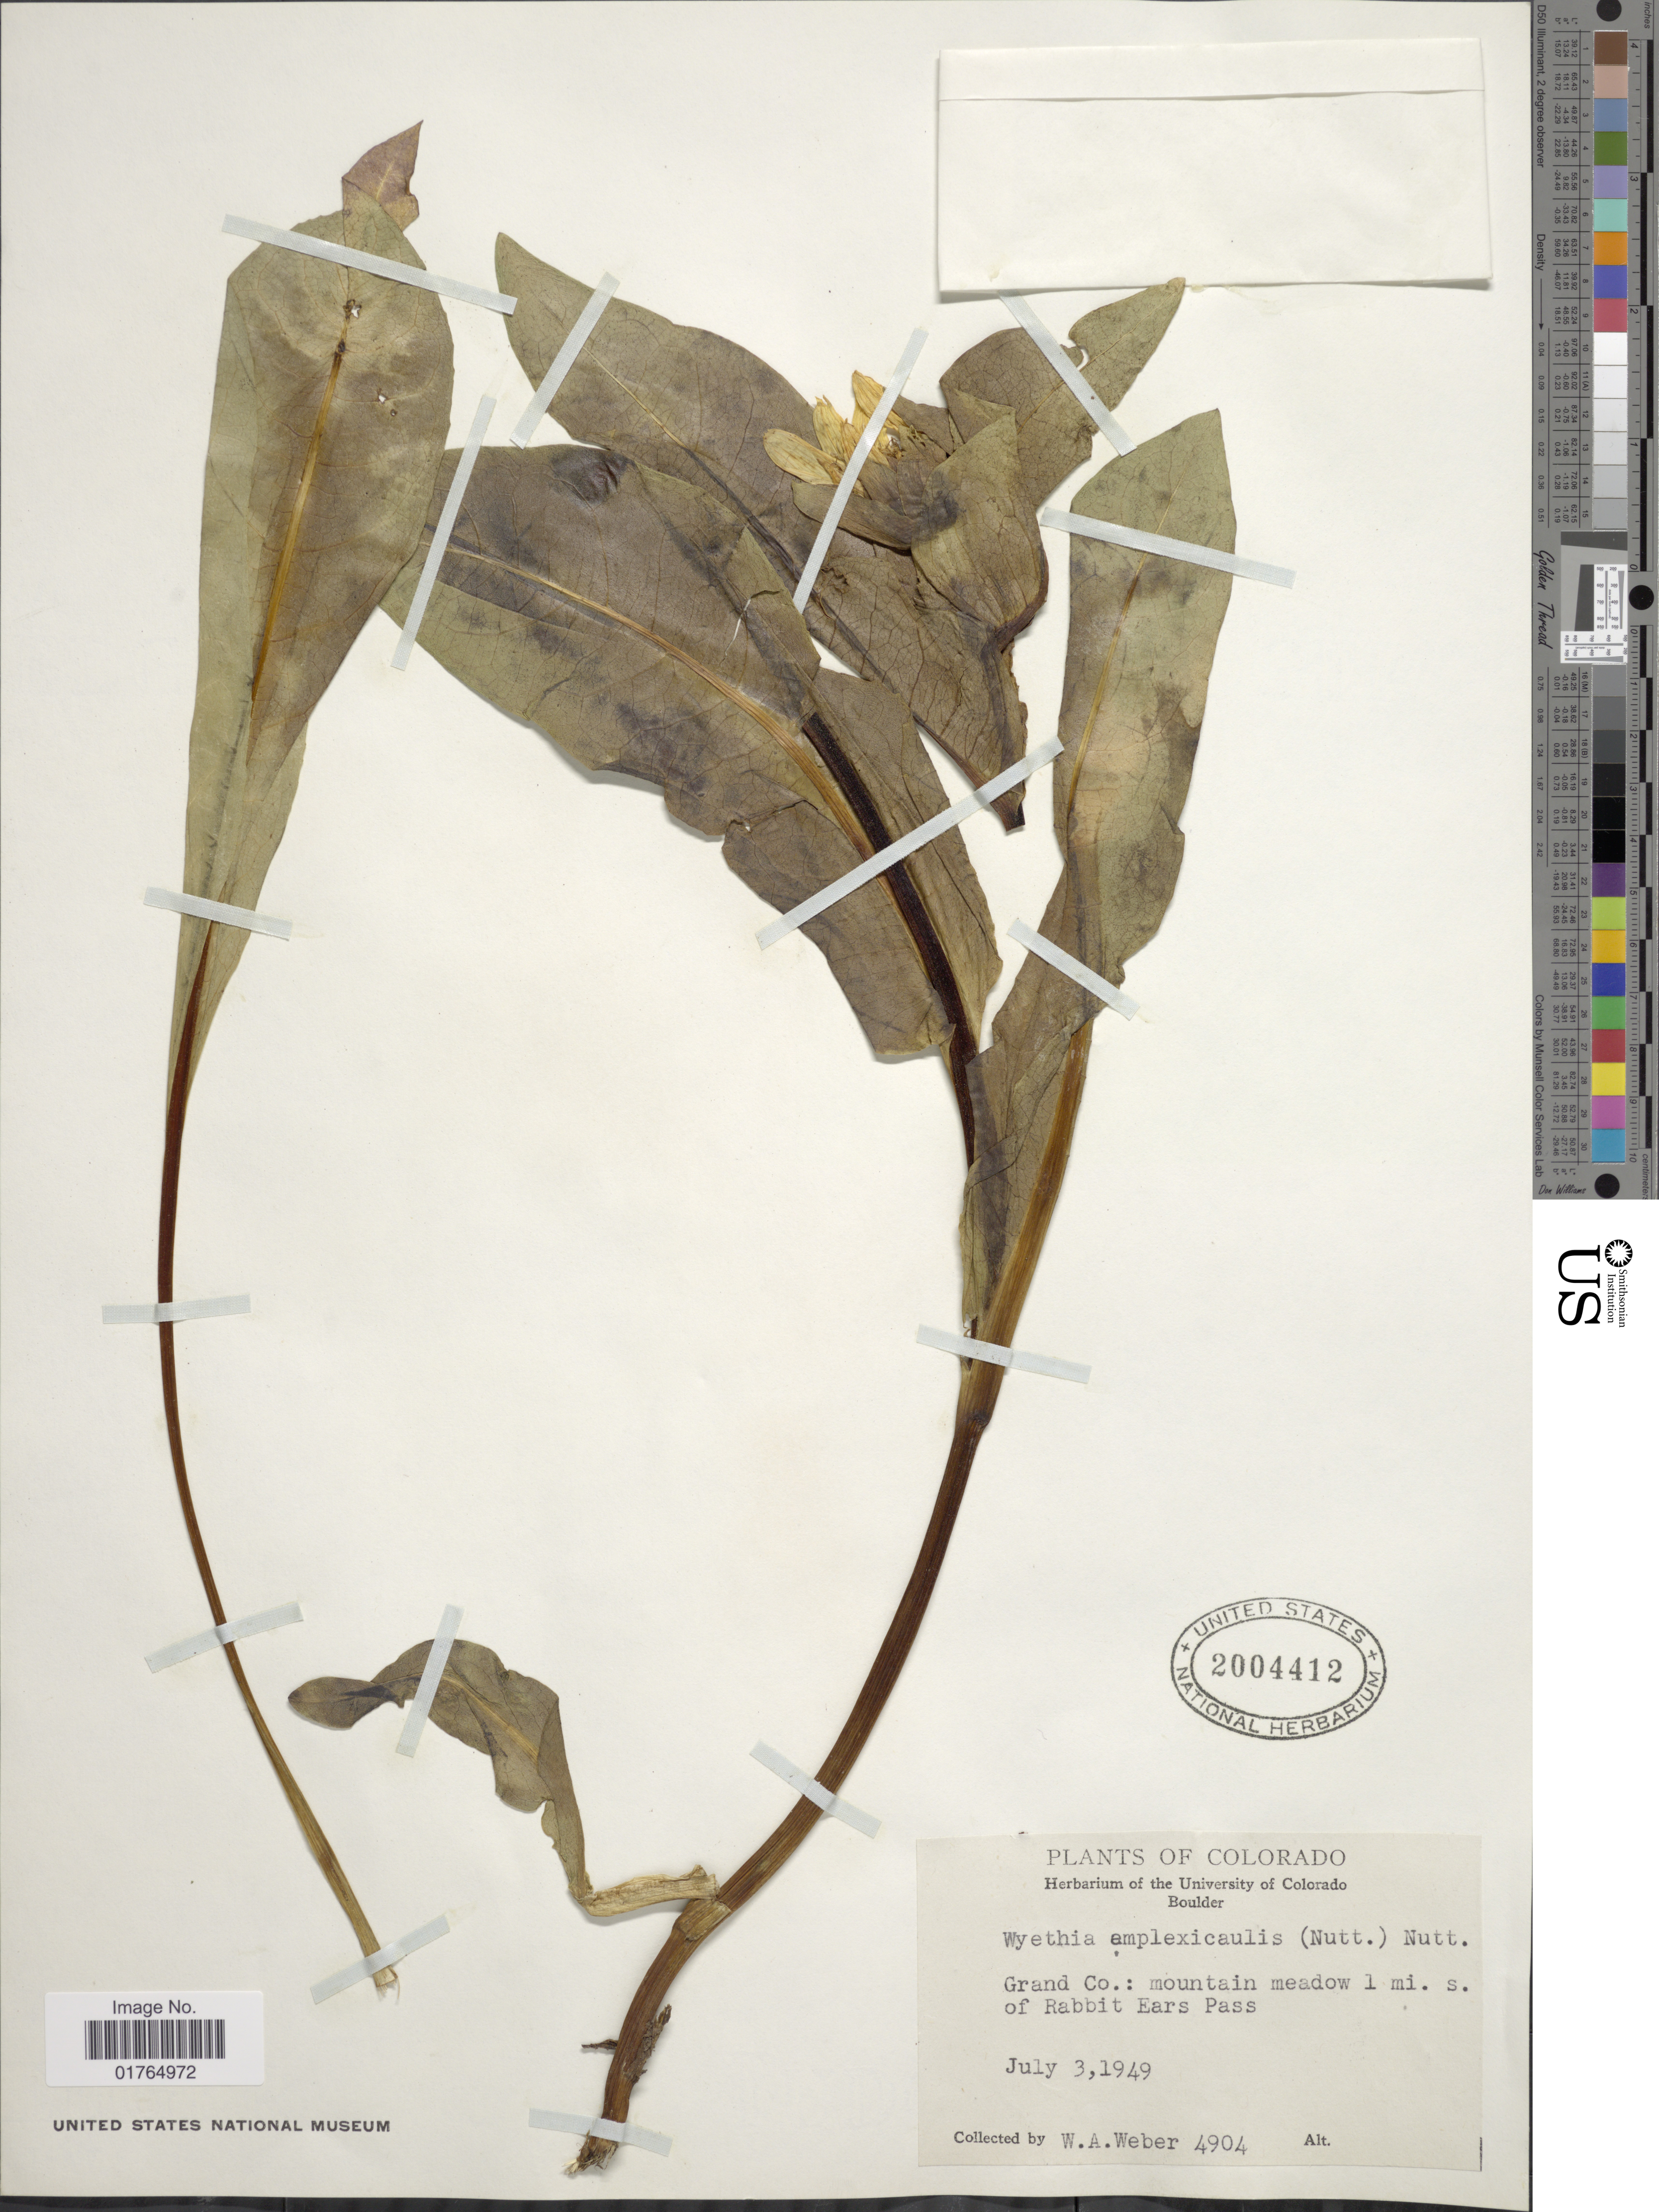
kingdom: Plantae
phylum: Tracheophyta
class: Magnoliopsida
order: Asterales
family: Asteraceae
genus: Wyethia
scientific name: Wyethia amplexicaulis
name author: Nutt.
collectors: W. A. Weber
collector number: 4904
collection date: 1949-07-03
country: United States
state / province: Colorado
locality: Grand Co., mountain meadow 1 mi S of Rabbit Ears Pass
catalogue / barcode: US 2004412